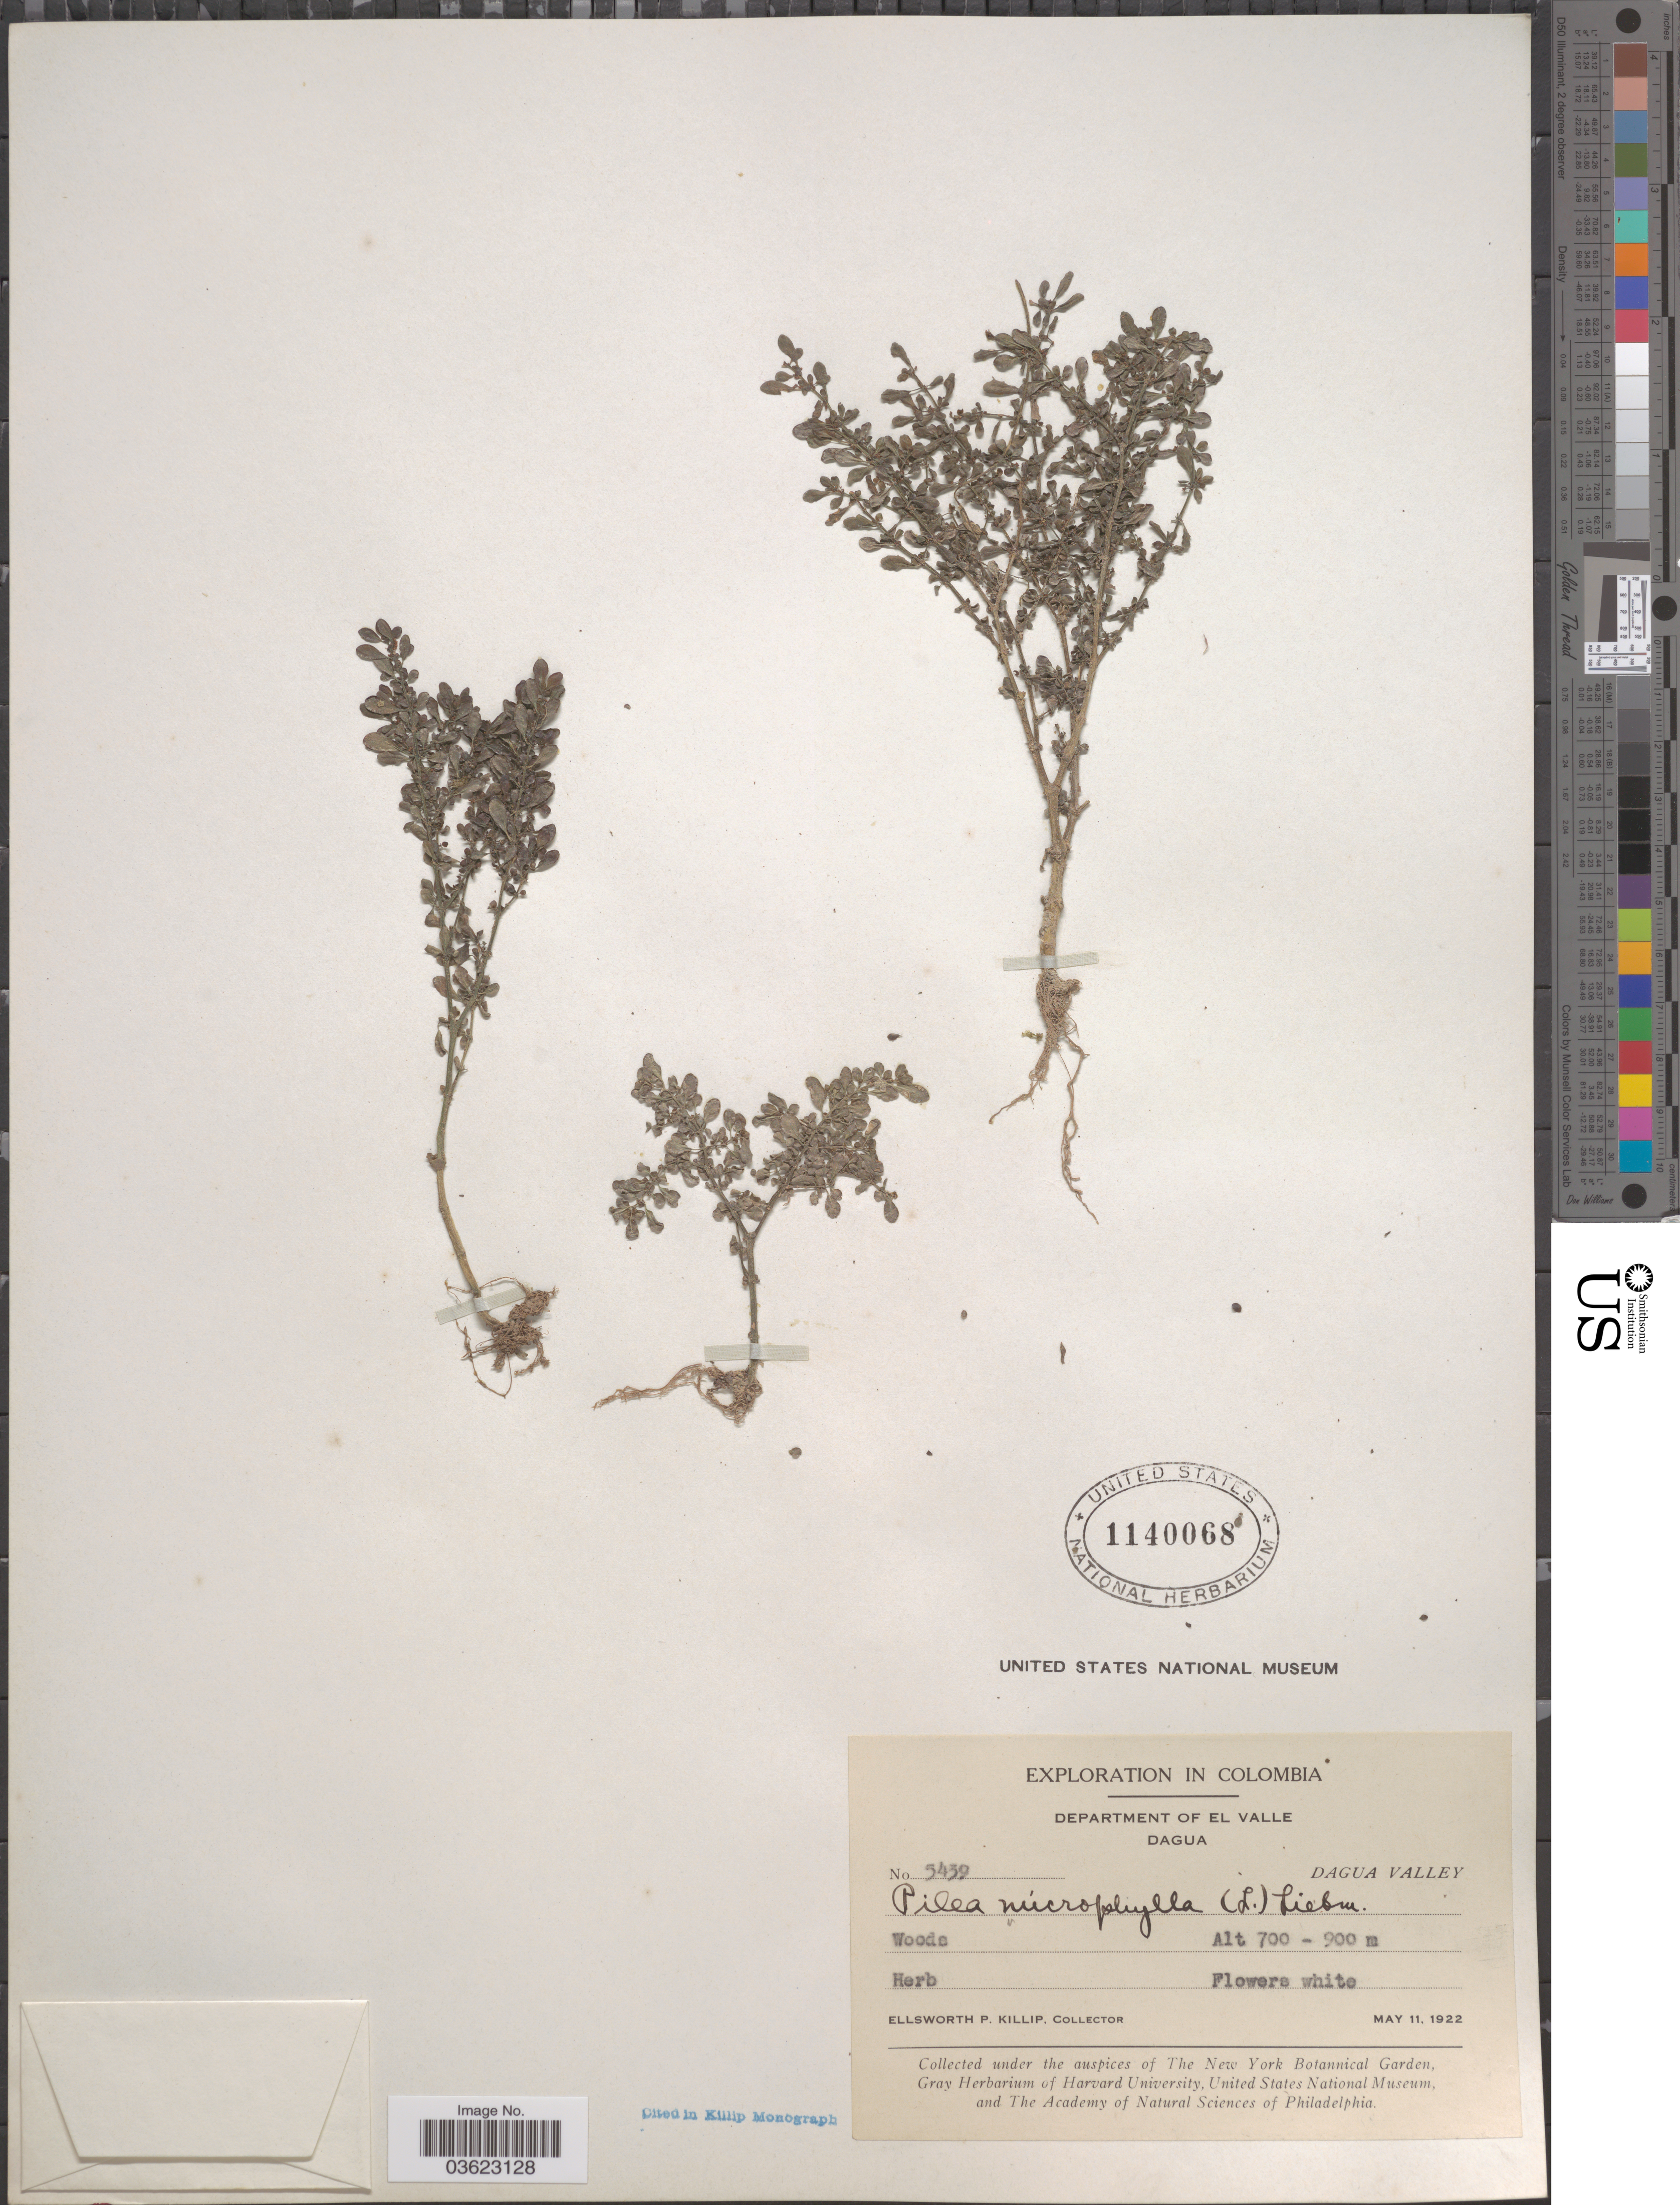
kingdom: Plantae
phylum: Tracheophyta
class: Magnoliopsida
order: Rosales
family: Urticaceae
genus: Pilea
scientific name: Pilea microphylla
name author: (L.) Liebm.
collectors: E. P. Killip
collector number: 5439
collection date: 1922-05-11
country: Colombia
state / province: Valle del Cauca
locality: Department of El Valle. Dagua. Dagua Valley.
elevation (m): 700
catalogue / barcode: US 1140068